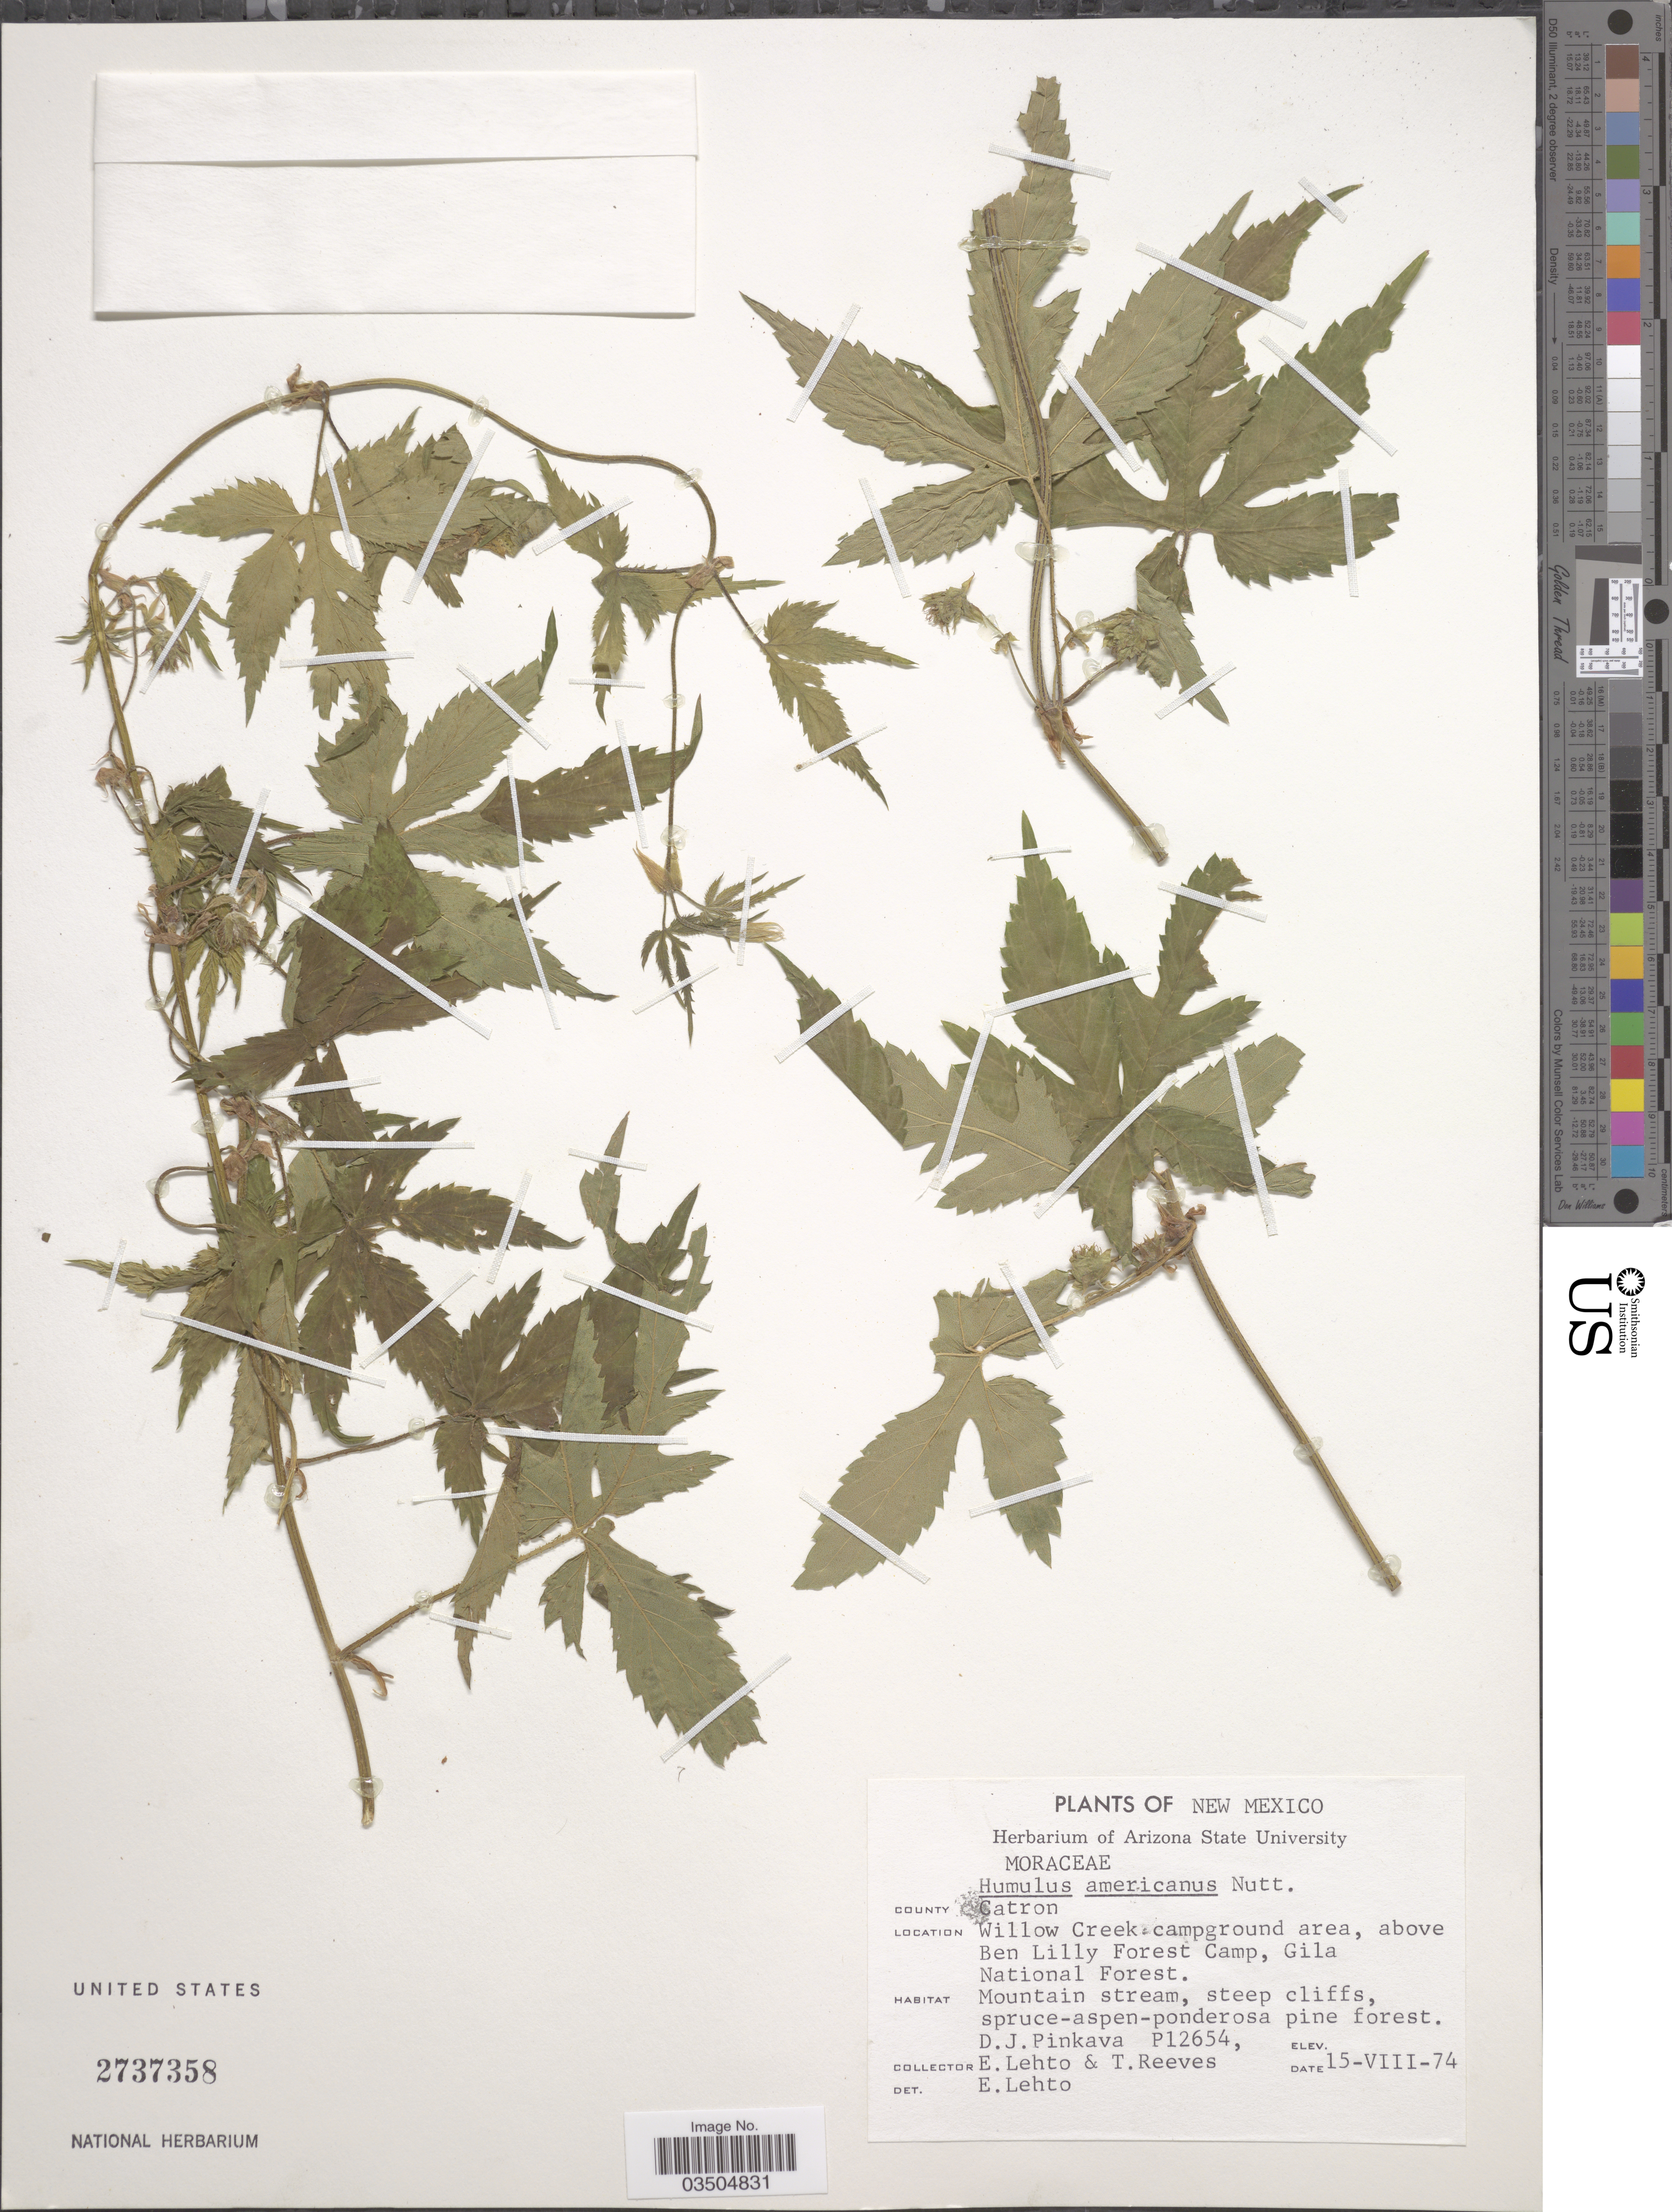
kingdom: Plantae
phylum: Tracheophyta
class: Magnoliopsida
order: Rosales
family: Cannabaceae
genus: Humulus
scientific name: Humulus lupulus var. neomexicanus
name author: A. Nelson & Cockerell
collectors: D. J. Pinkava, E. Lehto & T. Reeves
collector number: P12654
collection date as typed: Transcribed d/m/y: 15/8/74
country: United States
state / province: New Mexico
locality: County Catron, Willow Creek campground area, above Ben Lilly Forest Camp, Gila National Forest.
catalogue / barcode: US 2737358